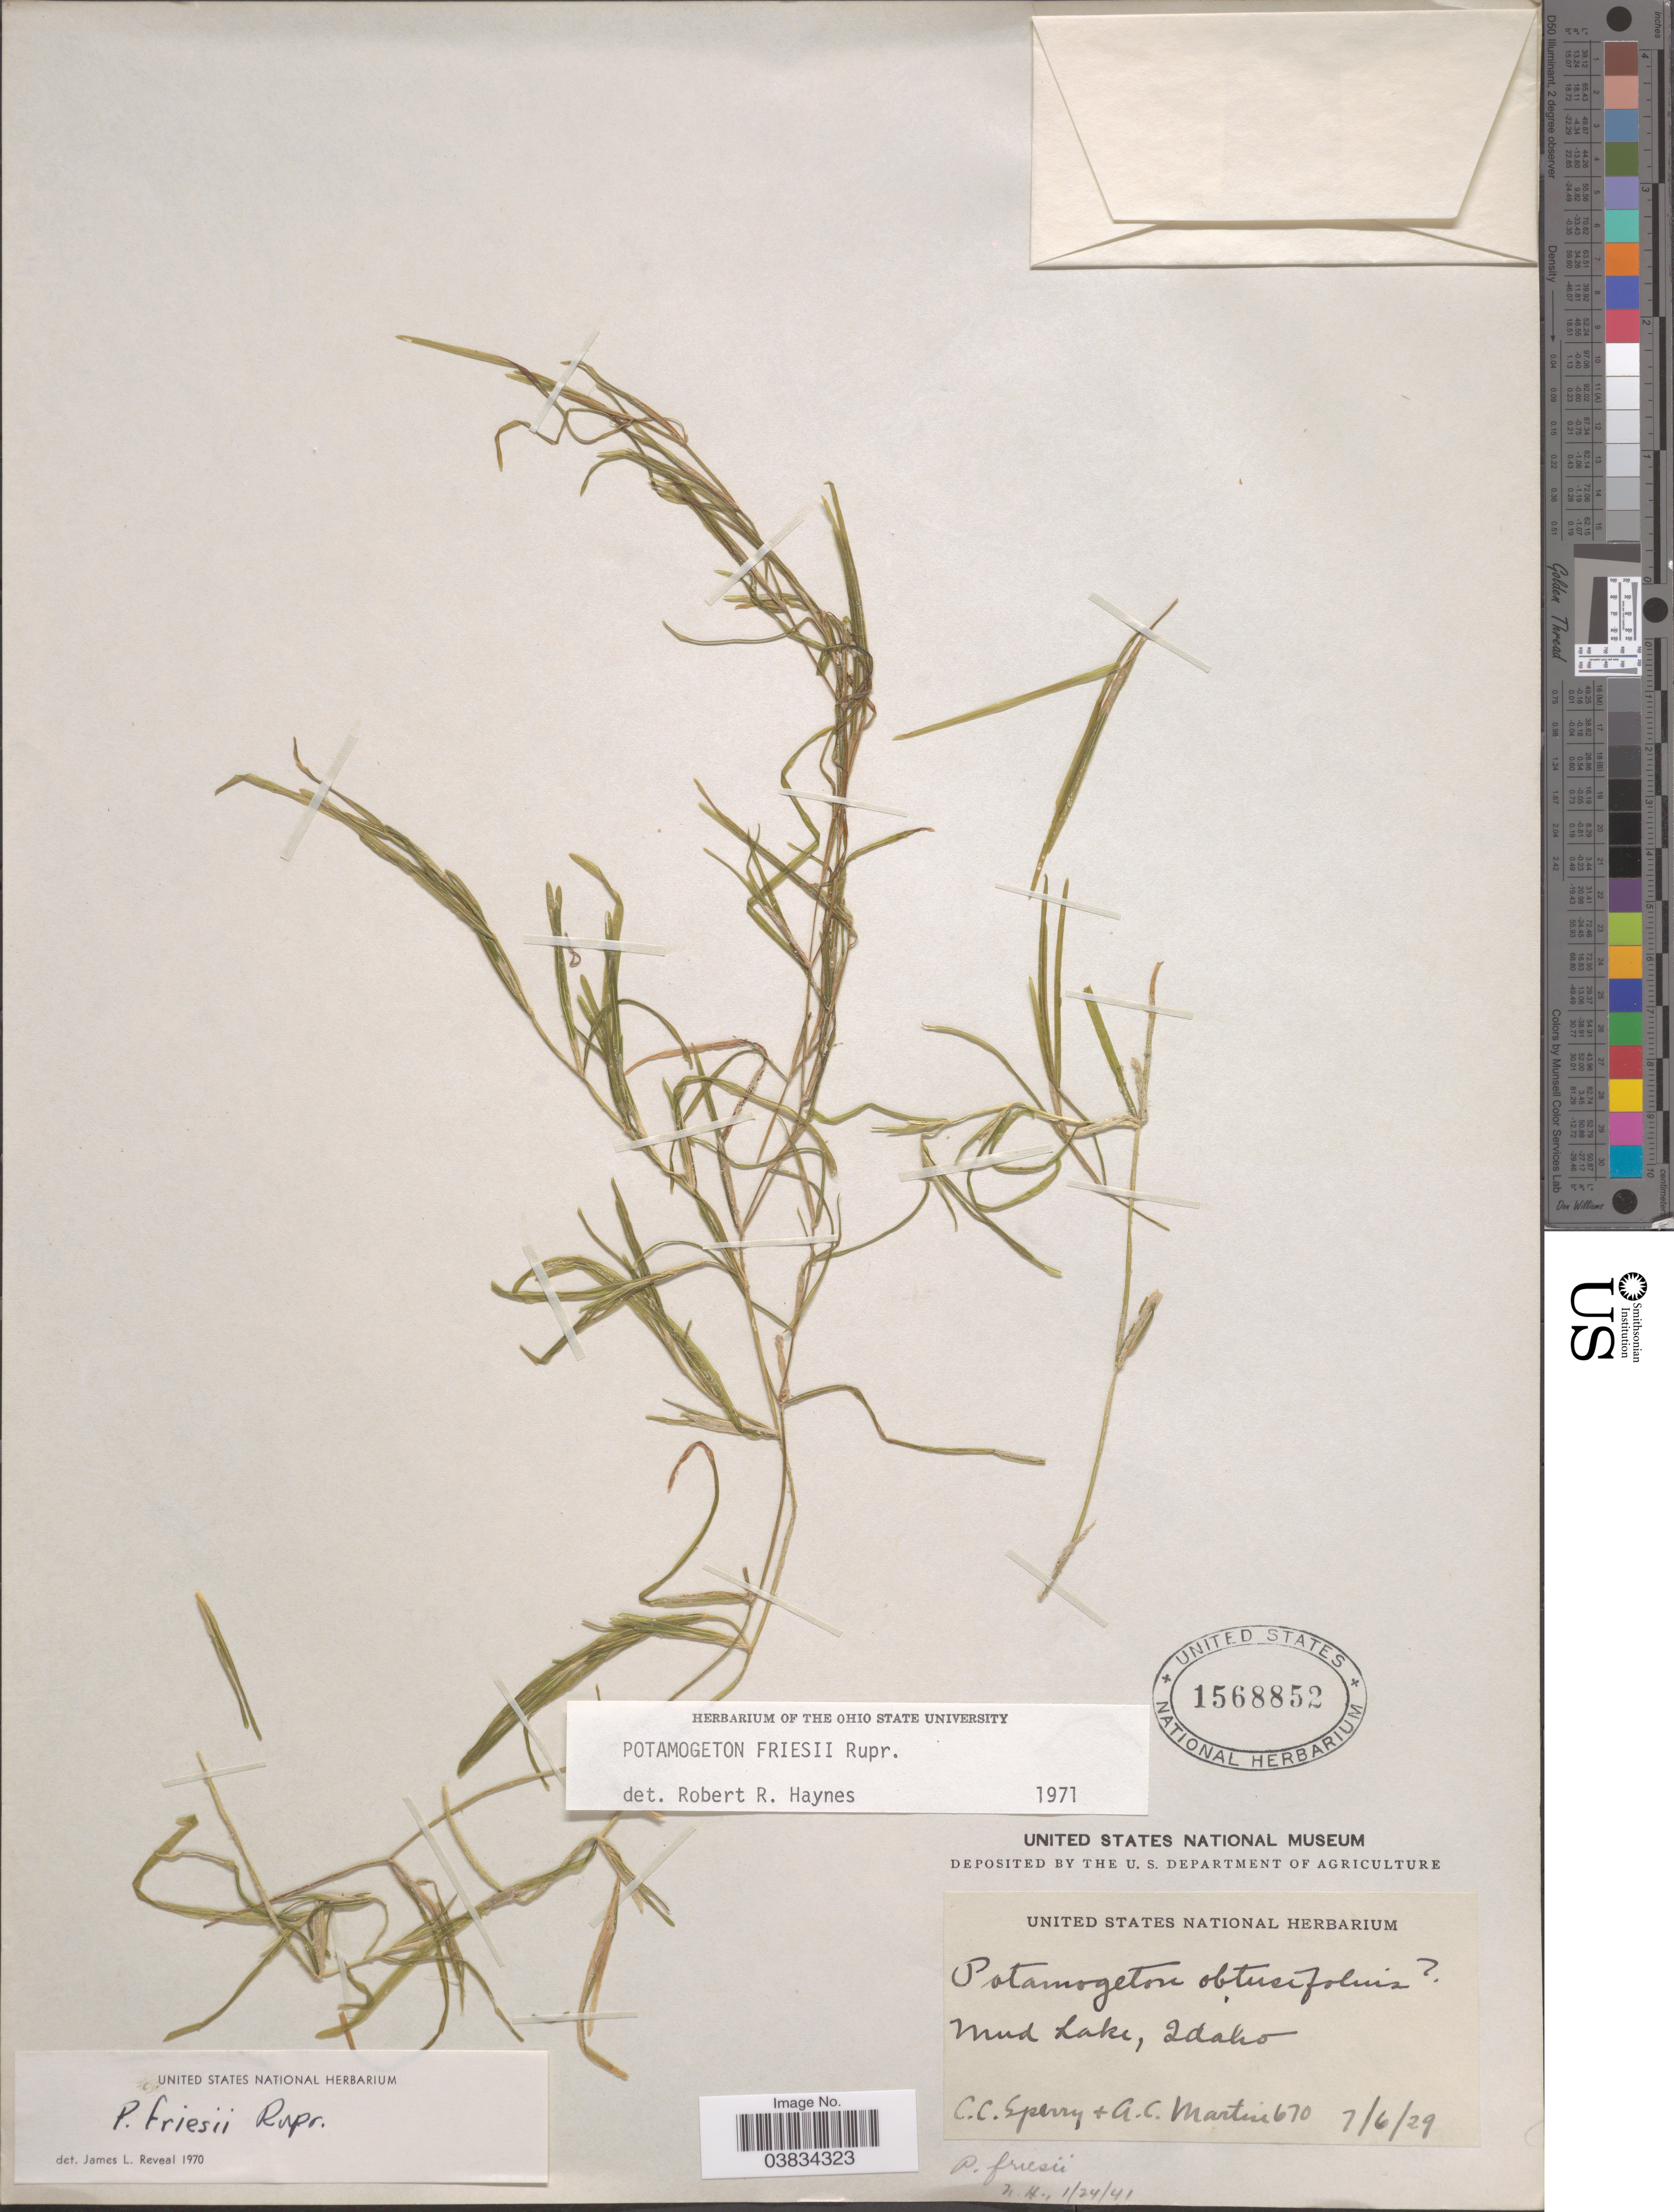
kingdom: Plantae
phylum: Tracheophyta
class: Liliopsida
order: Alismatales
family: Potamogetonaceae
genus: Potamogeton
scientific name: Potamogeton friesii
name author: Rupr.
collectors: C. C. Sperry & A. C. Martin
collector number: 670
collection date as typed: Transcribed d/m/y: 7/6/29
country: United States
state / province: Idaho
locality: Mud Lake.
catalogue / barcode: US 1568852